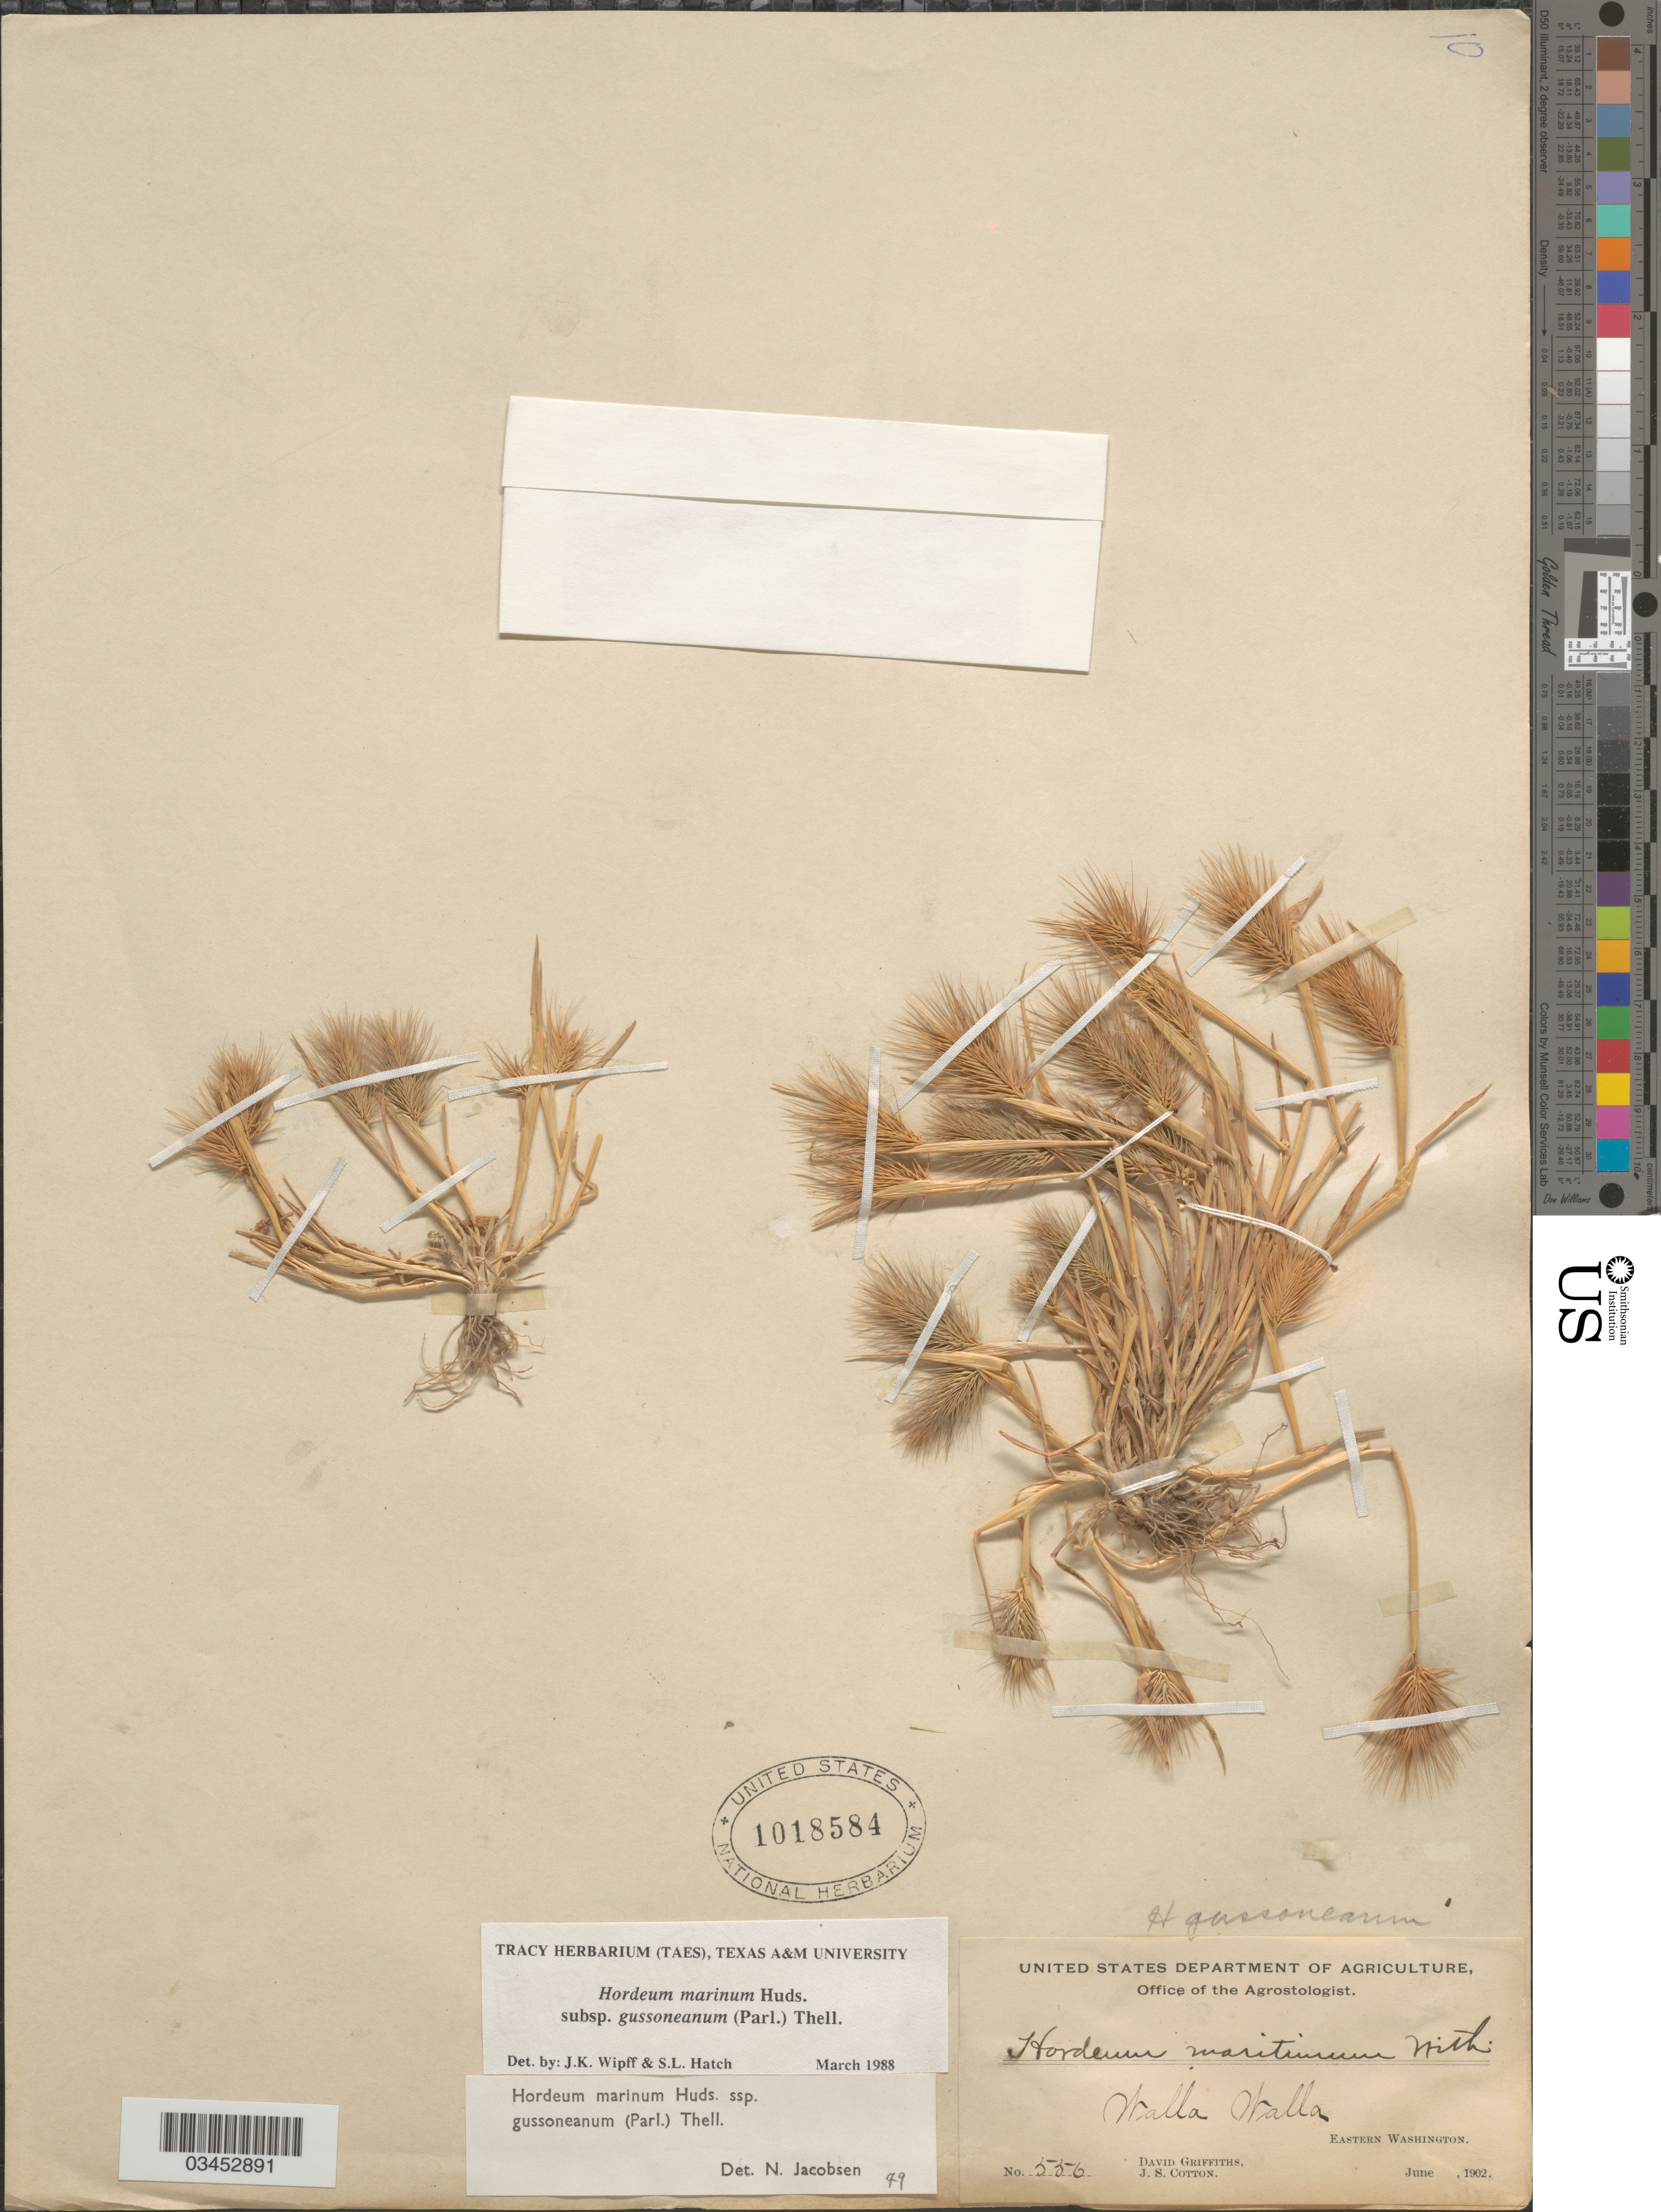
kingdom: Plantae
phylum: Tracheophyta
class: Liliopsida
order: Poales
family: Poaceae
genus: Hordeum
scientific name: Hordeum marinum subsp. gussoneanum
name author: (Parl.) Thell.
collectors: D. Griffiths & J. S. Cotton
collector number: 556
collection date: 1902-06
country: United States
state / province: Washington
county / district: Walla Walla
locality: Walla Walla. Eastern Washington.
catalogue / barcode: US 1018584